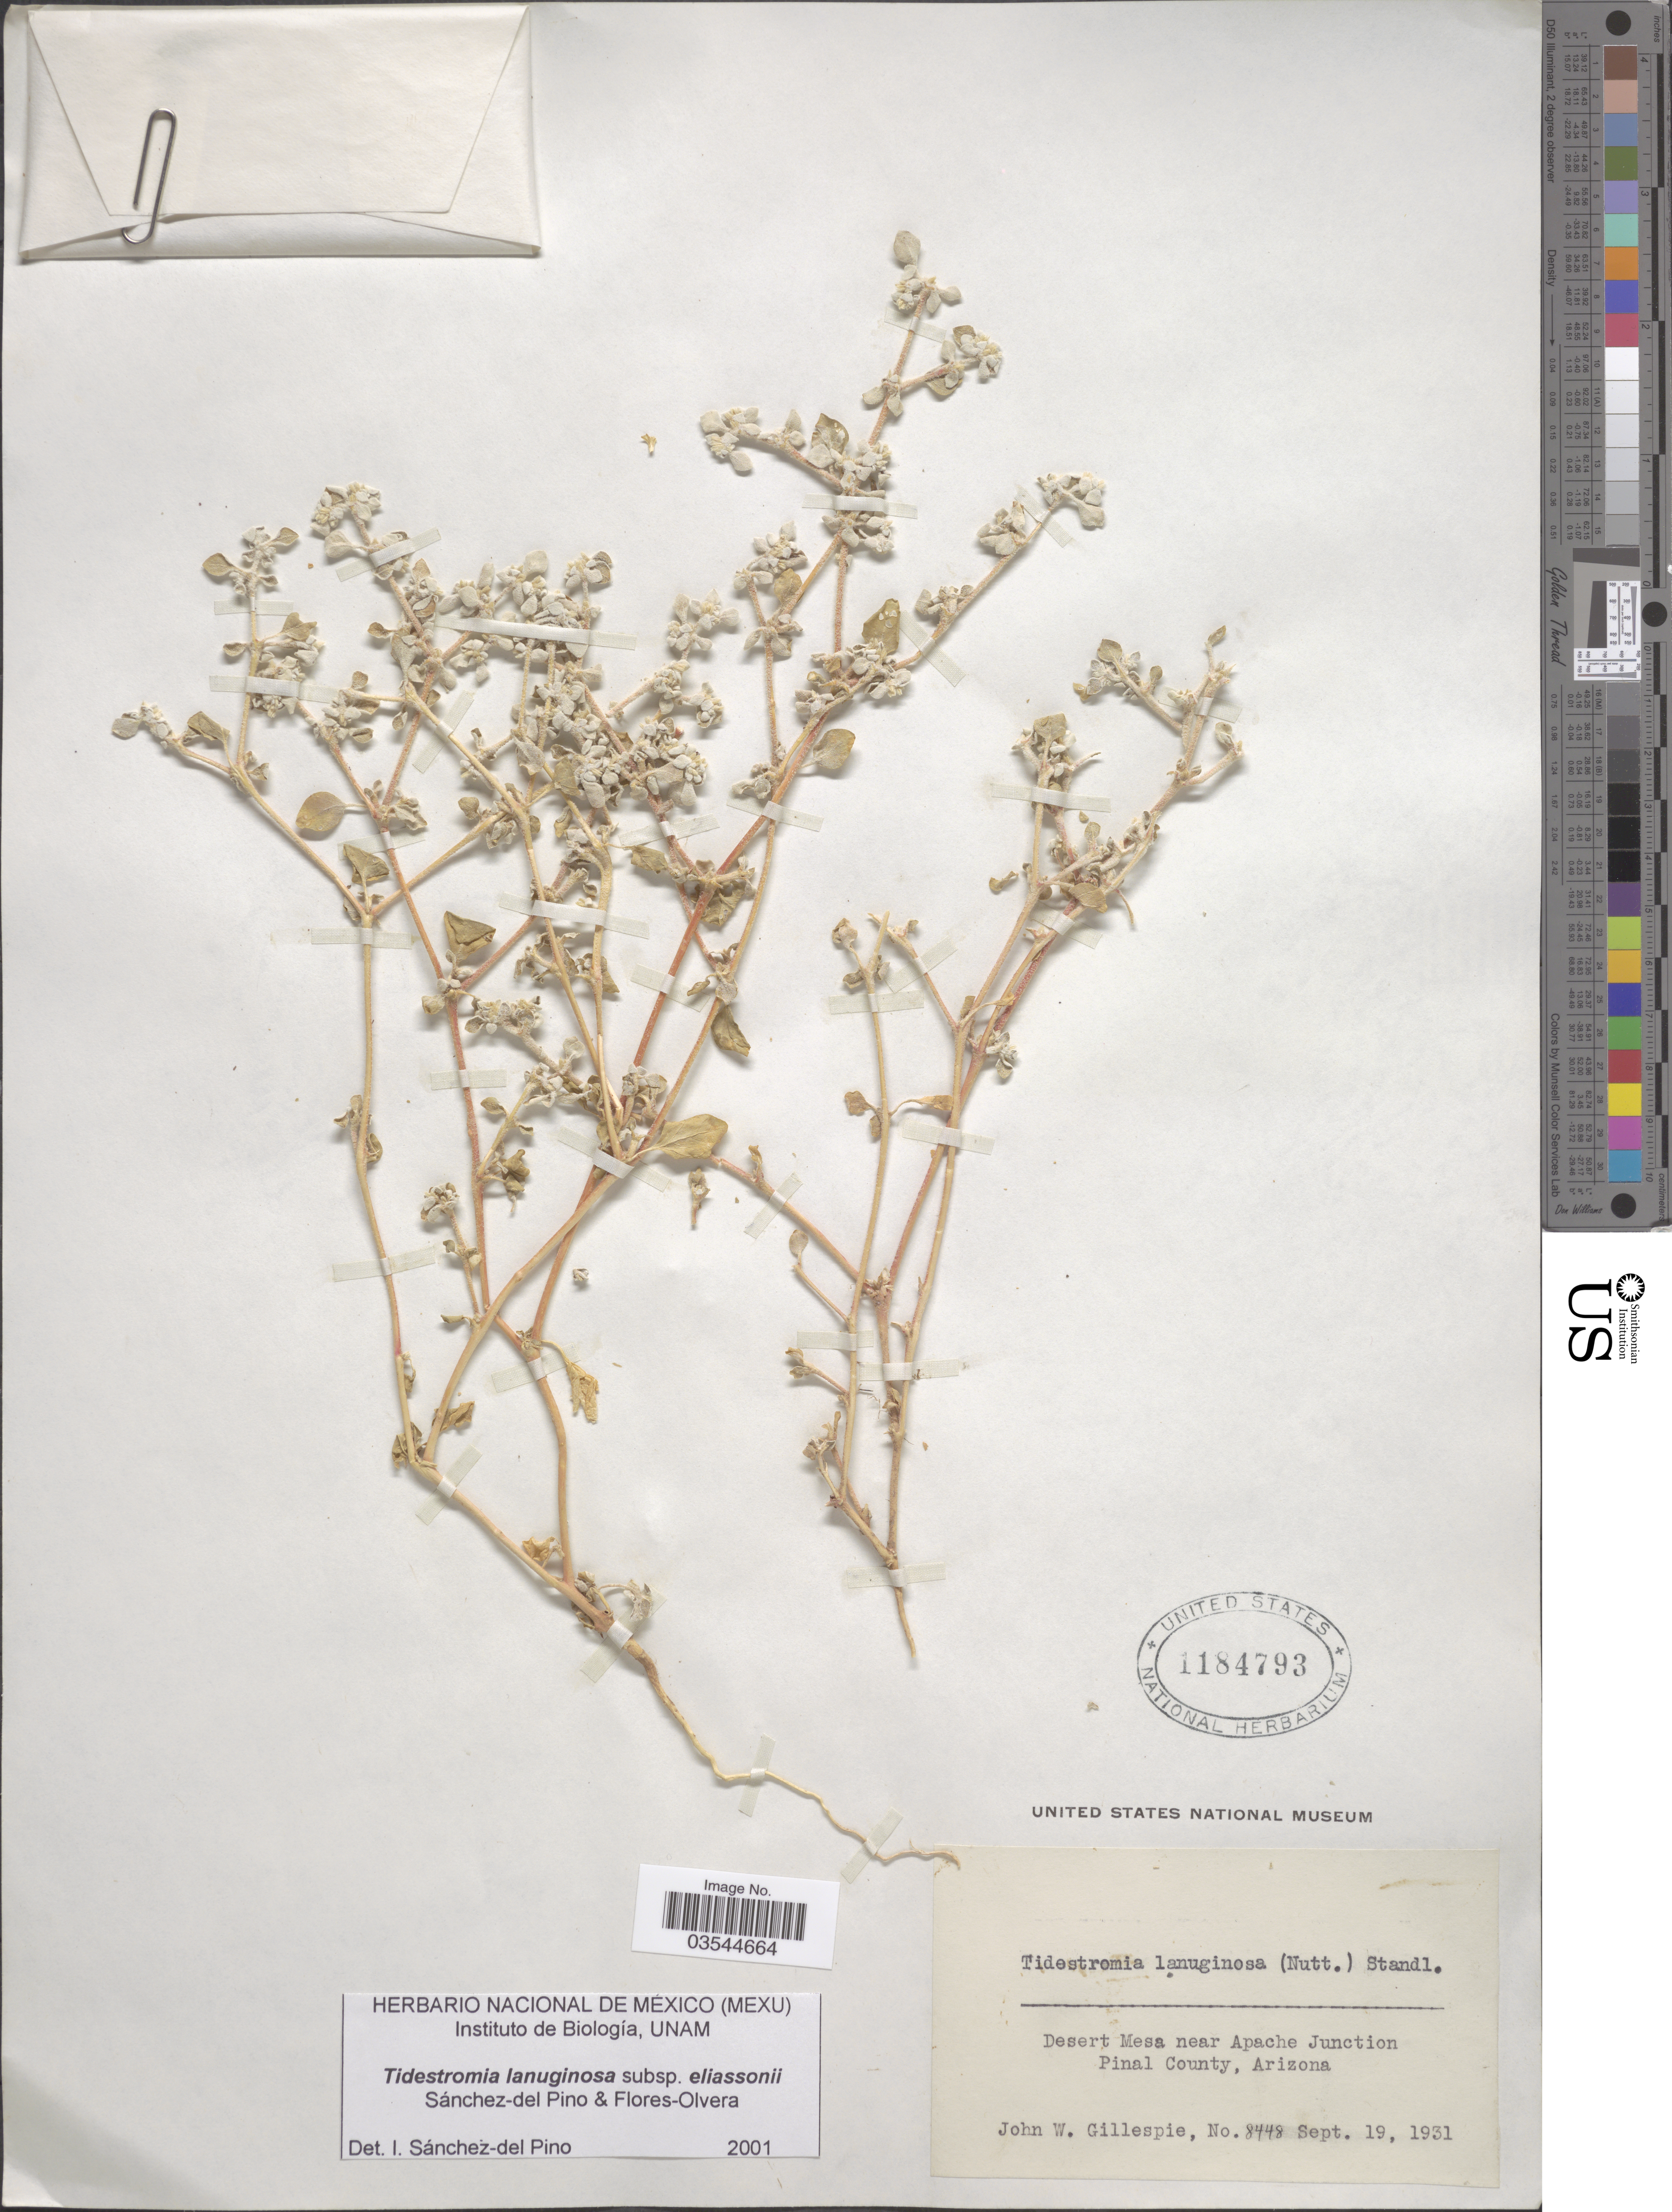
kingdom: Plantae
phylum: Tracheophyta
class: Magnoliopsida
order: Caryophyllales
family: Amaranthaceae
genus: Tidestromia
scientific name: Tidestromia lanuginosa subsp. eliassoniana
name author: Sánch. Pino & Flores Olv.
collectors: J. W. Gillespie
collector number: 8448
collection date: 1931-09-19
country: United States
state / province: Arizona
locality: Desert Mesa near Apache Junction Pinal County.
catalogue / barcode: US 1184793